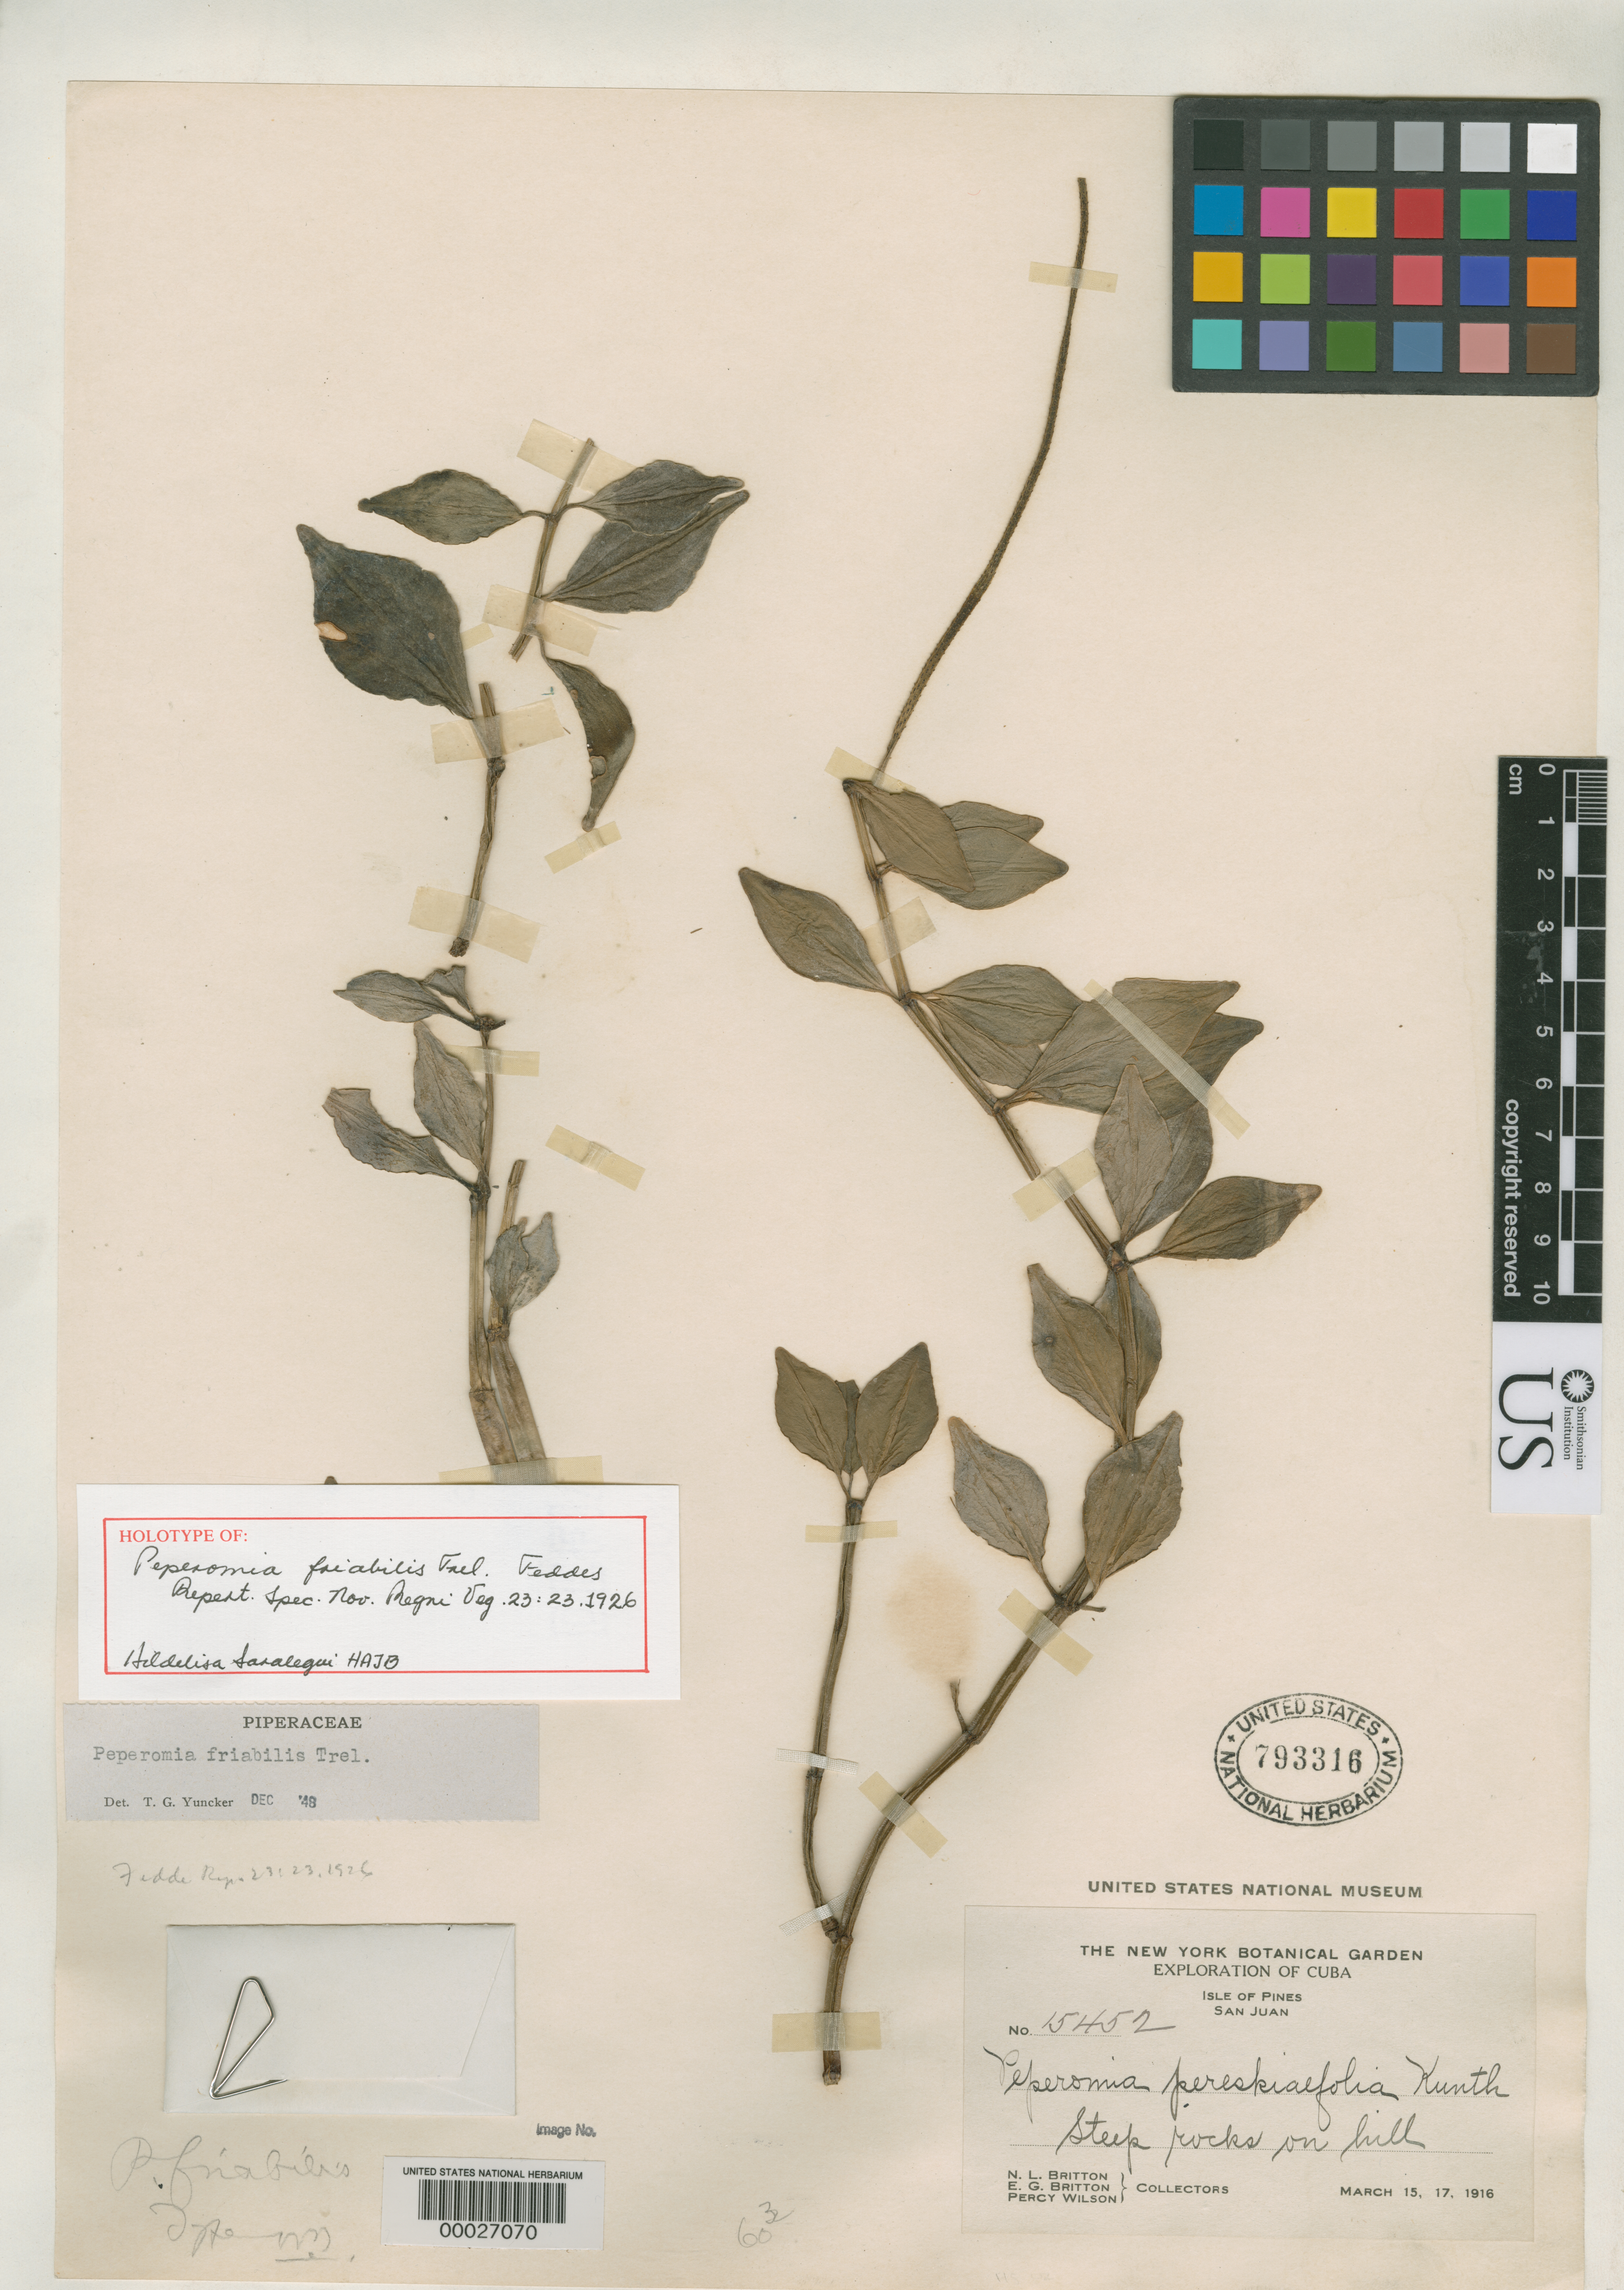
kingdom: Plantae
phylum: Tracheophyta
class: Magnoliopsida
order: Piperales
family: Piperaceae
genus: Peperomia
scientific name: Peperomia friabilis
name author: Trel.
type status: Holotype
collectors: N. Britton, E. G. Britton & P. Wilson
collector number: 15452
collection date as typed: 15 Mar 1916 and 17 Mar 1916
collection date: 1916-03-15,1916-03-17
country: Cuba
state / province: Isla de La Juventud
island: Isla de La Juventud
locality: San Juan.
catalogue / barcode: US 793316